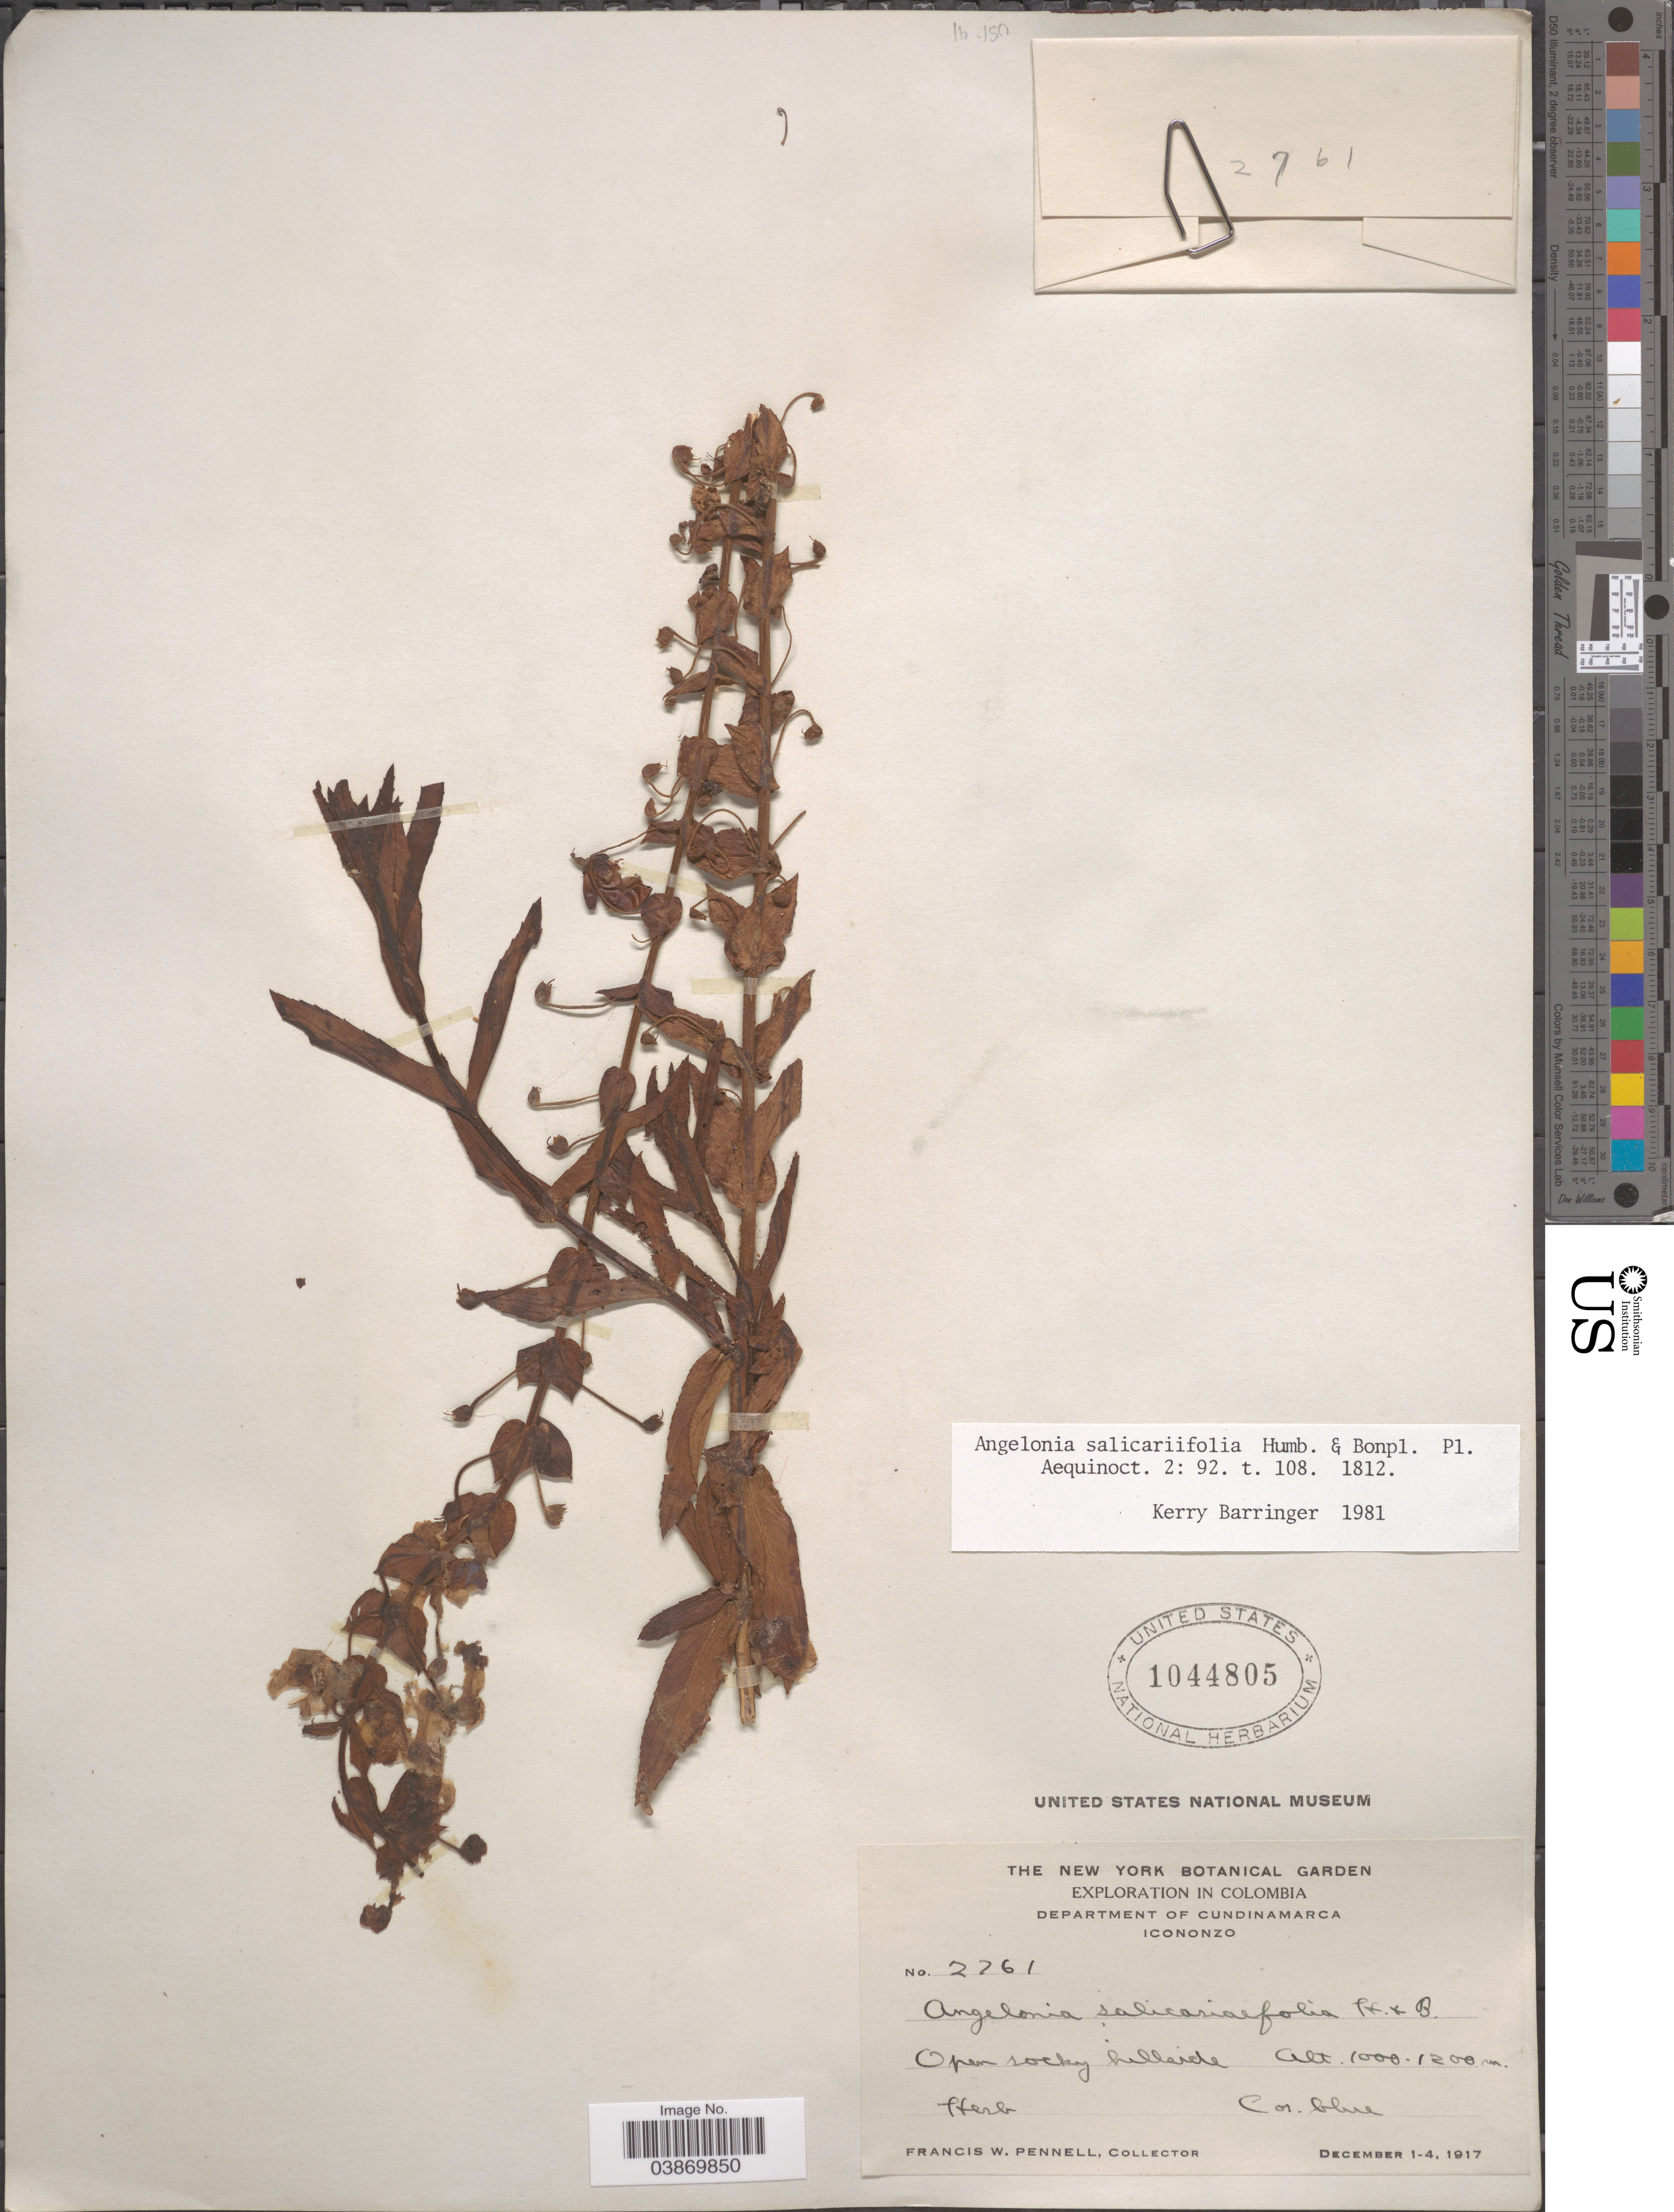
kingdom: Plantae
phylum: Tracheophyta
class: Magnoliopsida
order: Lamiales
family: Plantaginaceae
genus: Angelonia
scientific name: Angelonia salicariifolia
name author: Bonpl.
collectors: F. W. Pennell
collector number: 2761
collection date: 1917-12-01/1917-12-04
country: Colombia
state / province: Cundinamarca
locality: Department of Cundinamarca. Icononzo.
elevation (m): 1000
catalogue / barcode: US 1044805